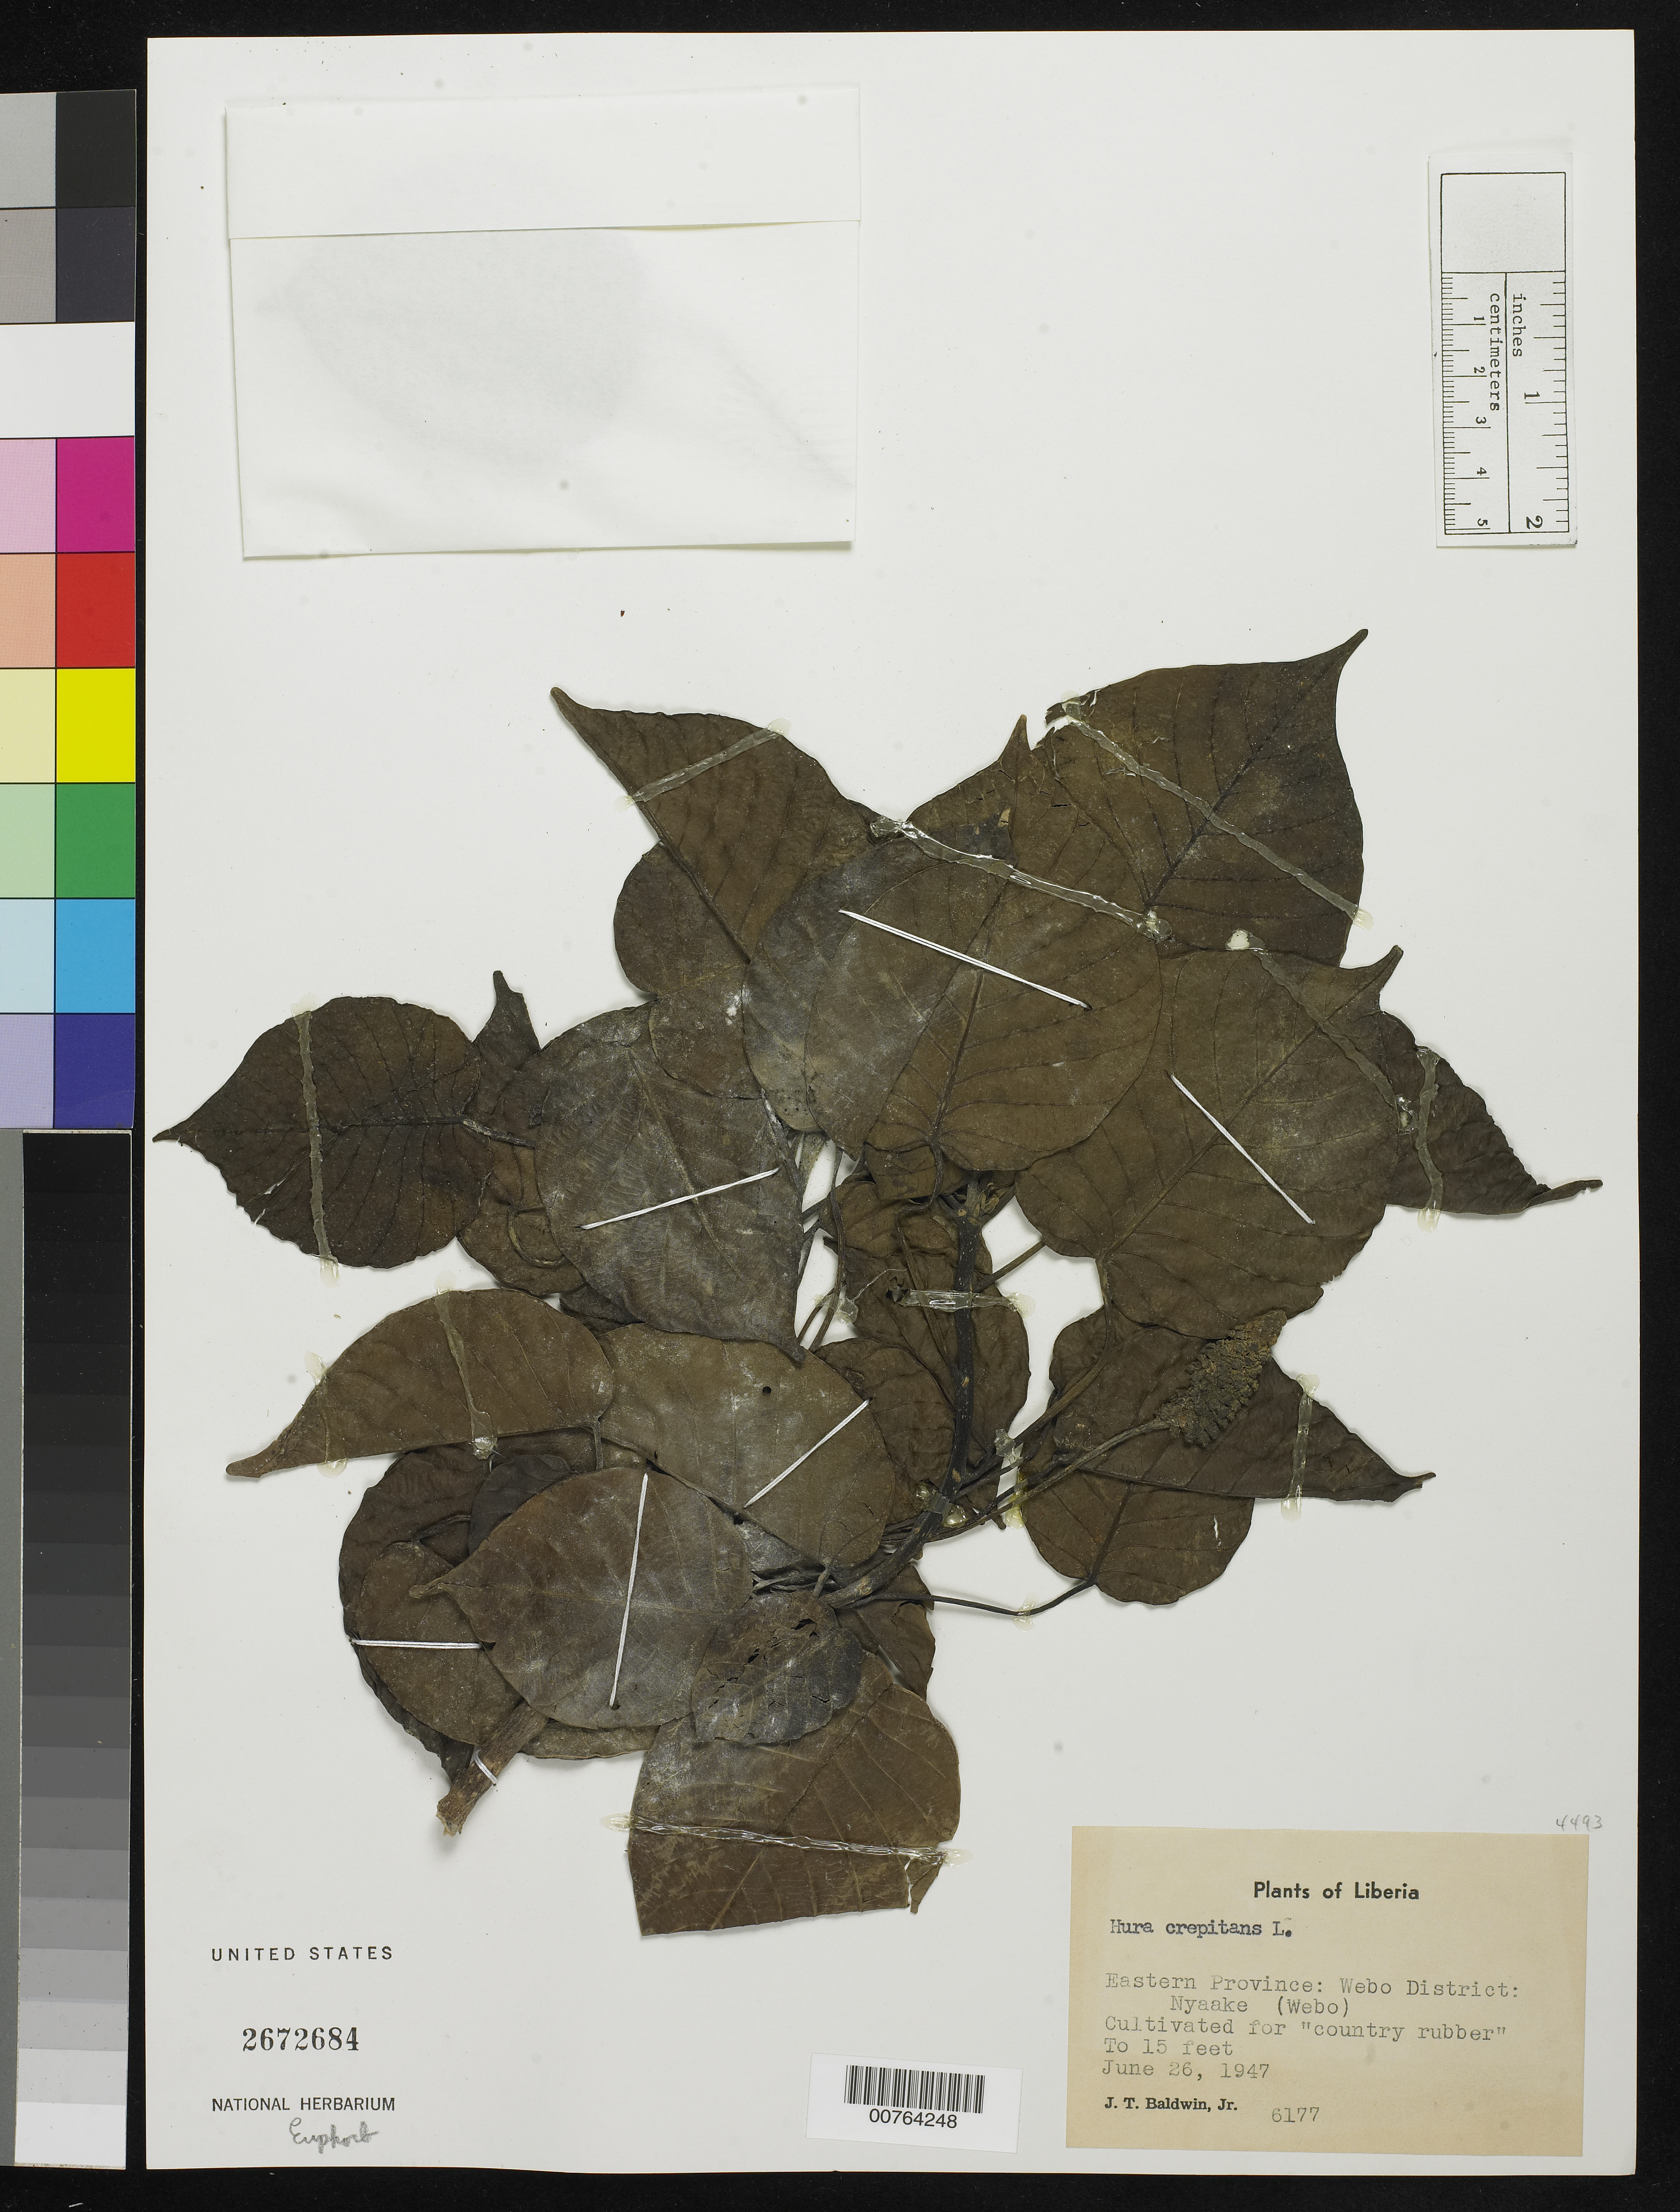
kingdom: Plantae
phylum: Tracheophyta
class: Magnoliopsida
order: Malpighiales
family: Euphorbiaceae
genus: Hura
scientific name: Hura crepitans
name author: L.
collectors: J. T. Baldwin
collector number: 6177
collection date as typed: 26 Jun 1947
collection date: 1947-06-26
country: Liberia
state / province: River Gee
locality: Eastern Province: Webo District, Nyaake (Webo)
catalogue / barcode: US 2672684